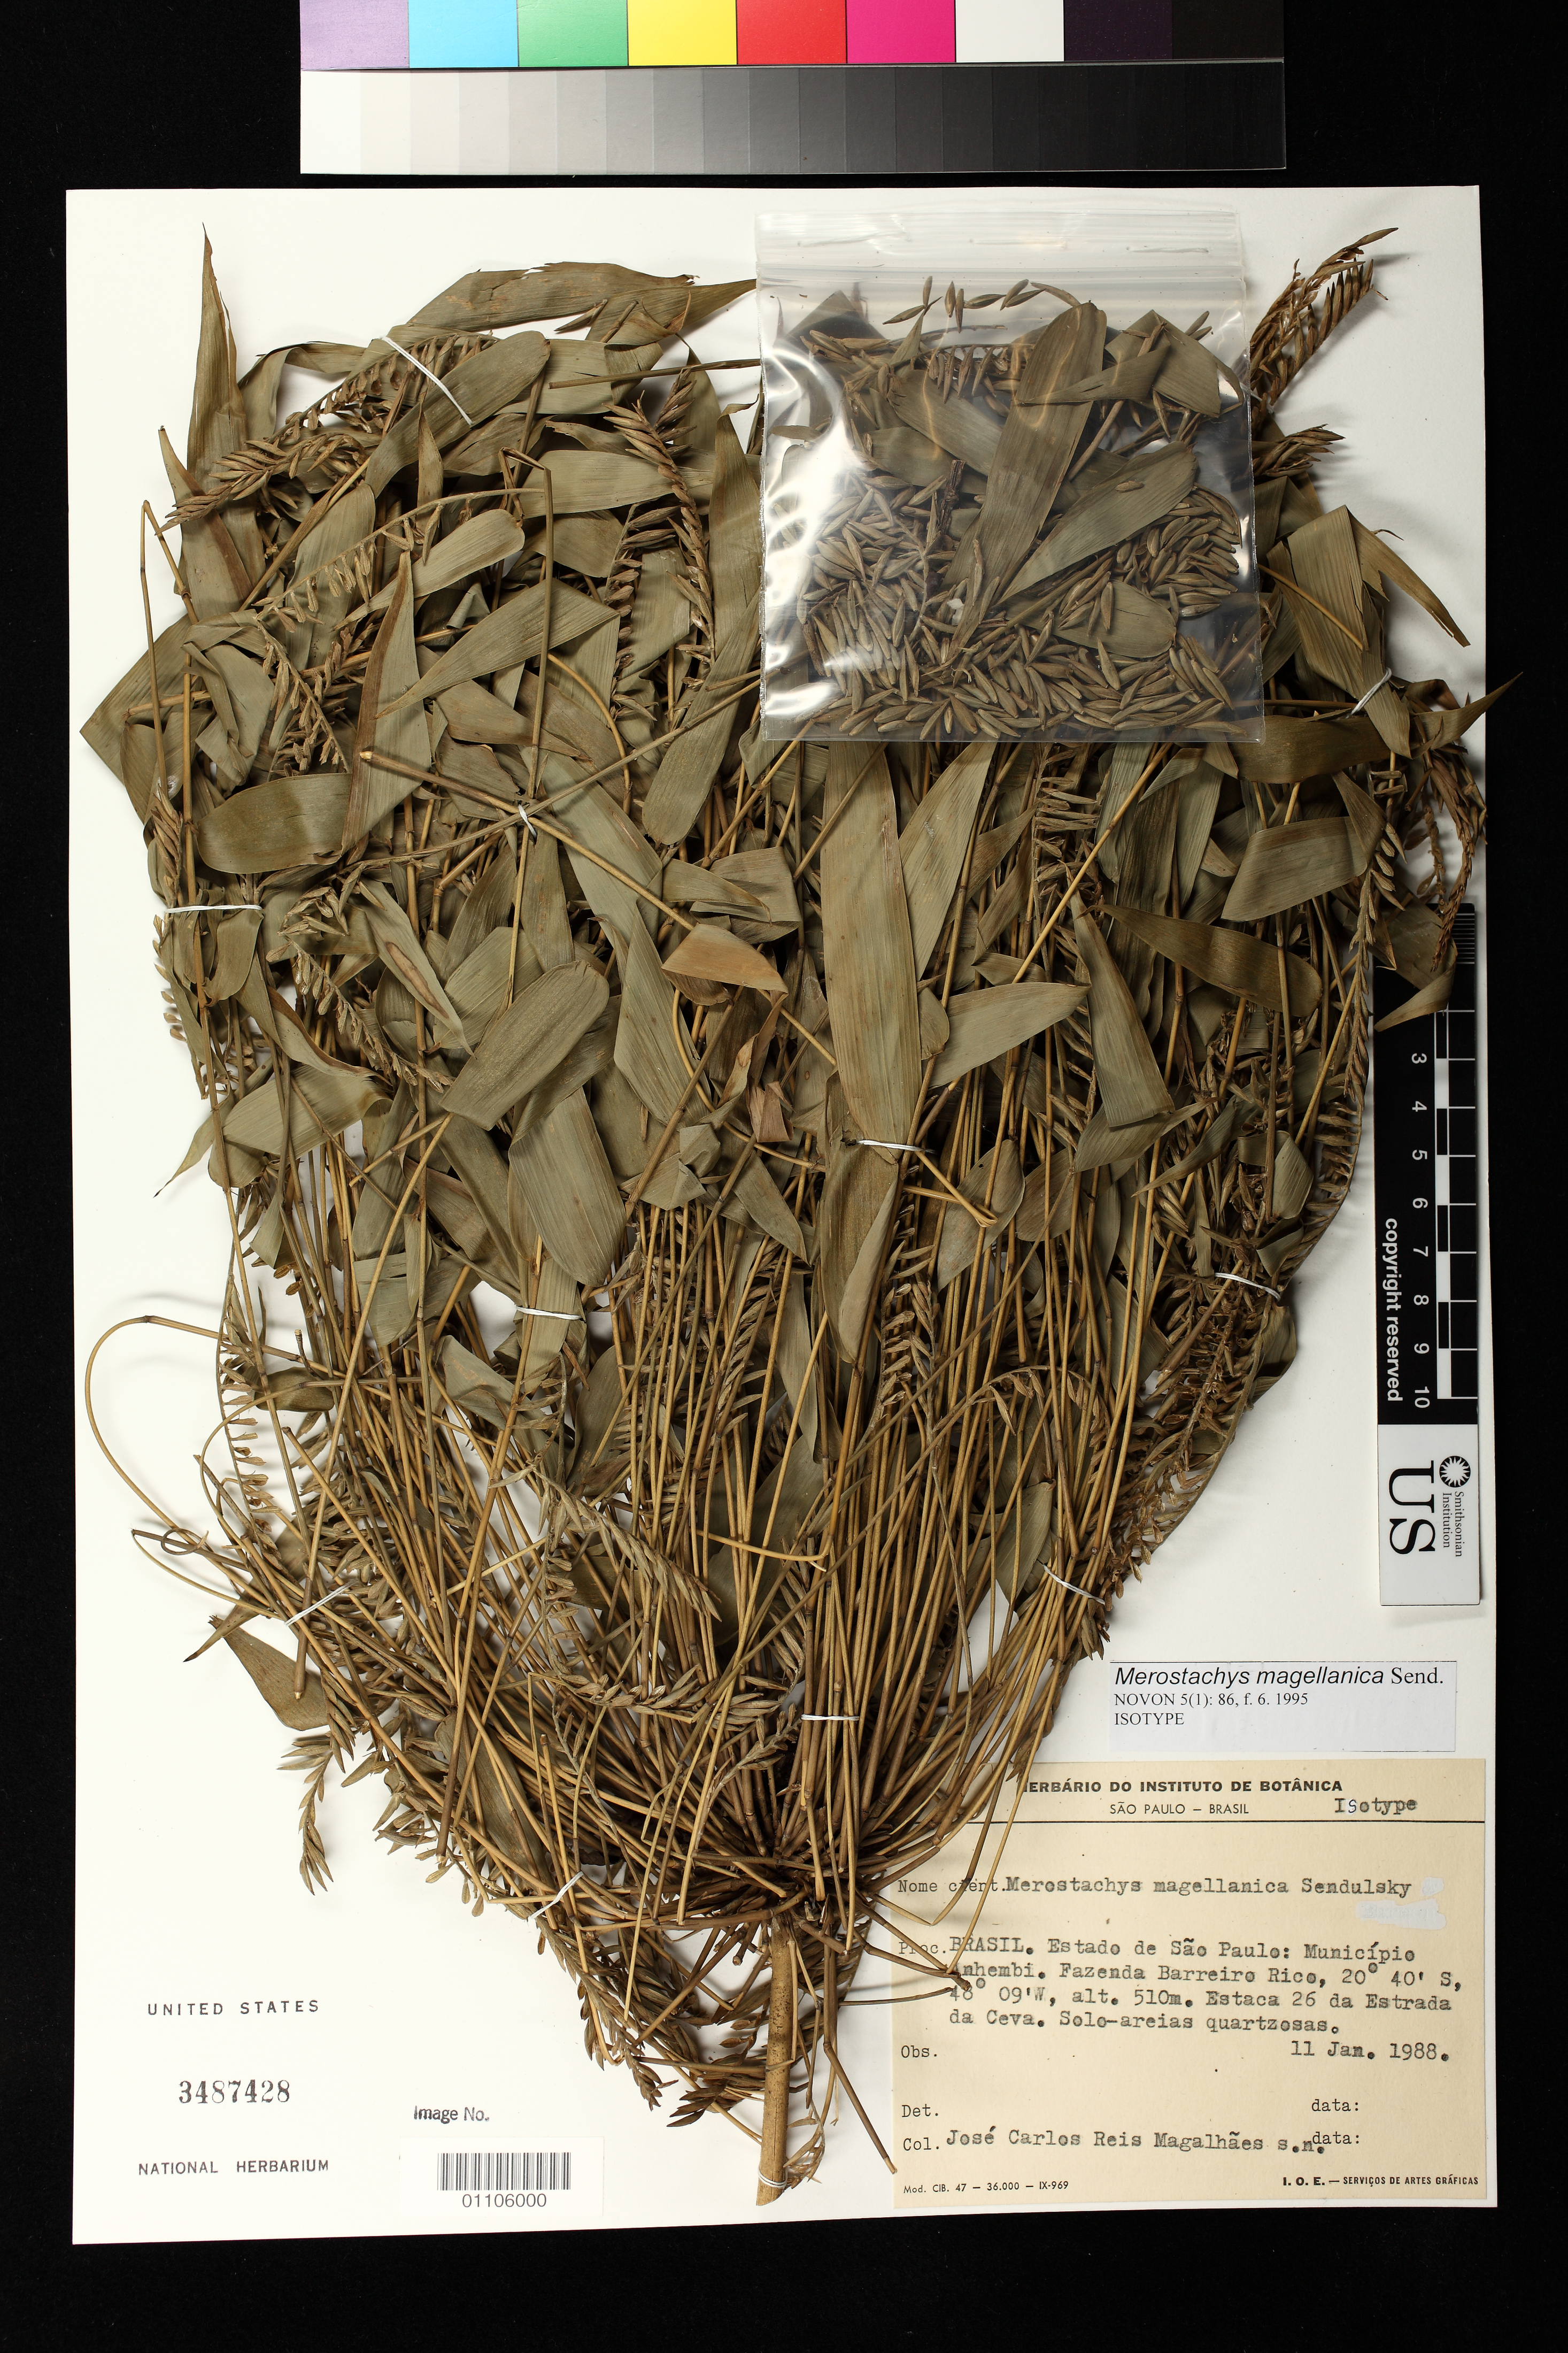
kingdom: Plantae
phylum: Tracheophyta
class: Liliopsida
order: Poales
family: Poaceae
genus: Merostachys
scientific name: Merostachys magellanica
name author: Send.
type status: Isotype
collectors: J. C. Reis Magalhães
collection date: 1988-01-11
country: Brazil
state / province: São Paulo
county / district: Anhembi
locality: Estado de São Paulo: Município Anhembi. Fazenda Barreiro Rico, Estaca 26 da Estrada da Ceva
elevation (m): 510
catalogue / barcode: US 3487428